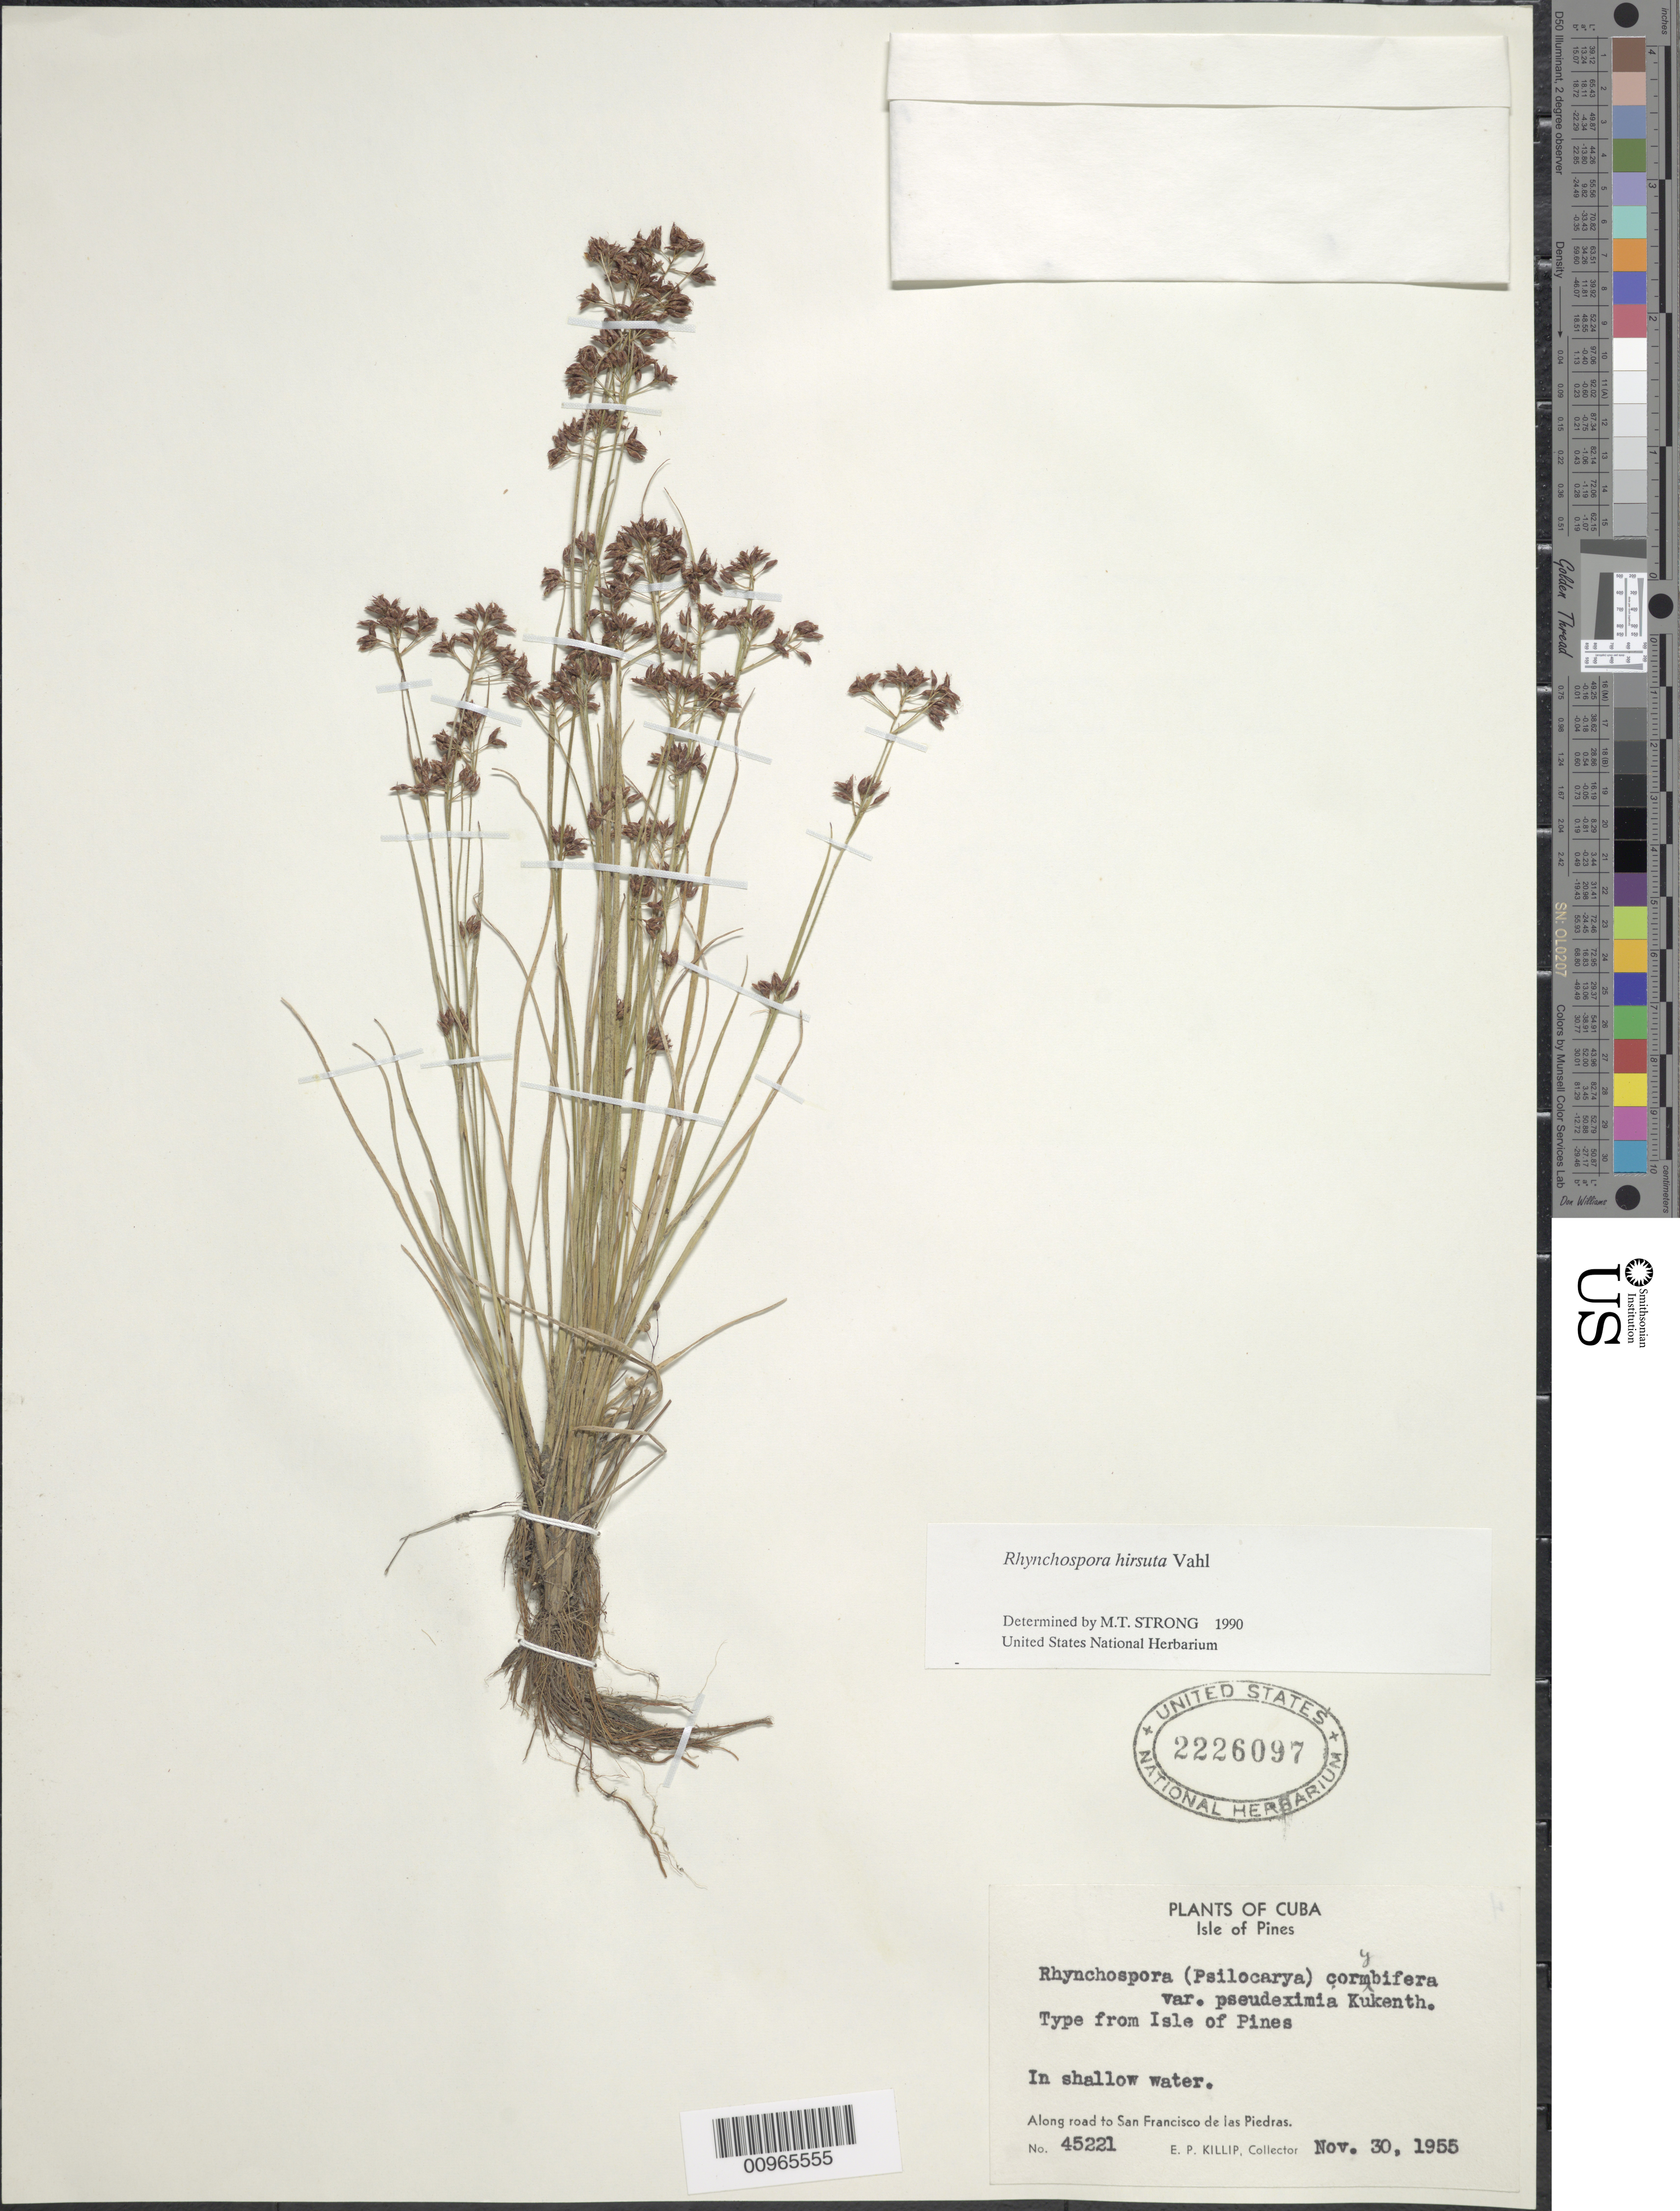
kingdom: Plantae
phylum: Tracheophyta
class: Liliopsida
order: Poales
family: Cyperaceae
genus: Rhynchospora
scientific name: Rhynchospora hirsuta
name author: (Vahl) Vahl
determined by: Strong, M. T., (US), Smithsonian Institution - National Museum of Natural History (UNITED STATES)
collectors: E. P. Killip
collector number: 45221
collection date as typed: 30 Nov 1955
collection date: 1955-11-30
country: Cuba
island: Isla de la Juventud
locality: Isle of Pines, Along road to San Francisco de las Piedras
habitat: In shallow water along road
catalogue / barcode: US 2226097